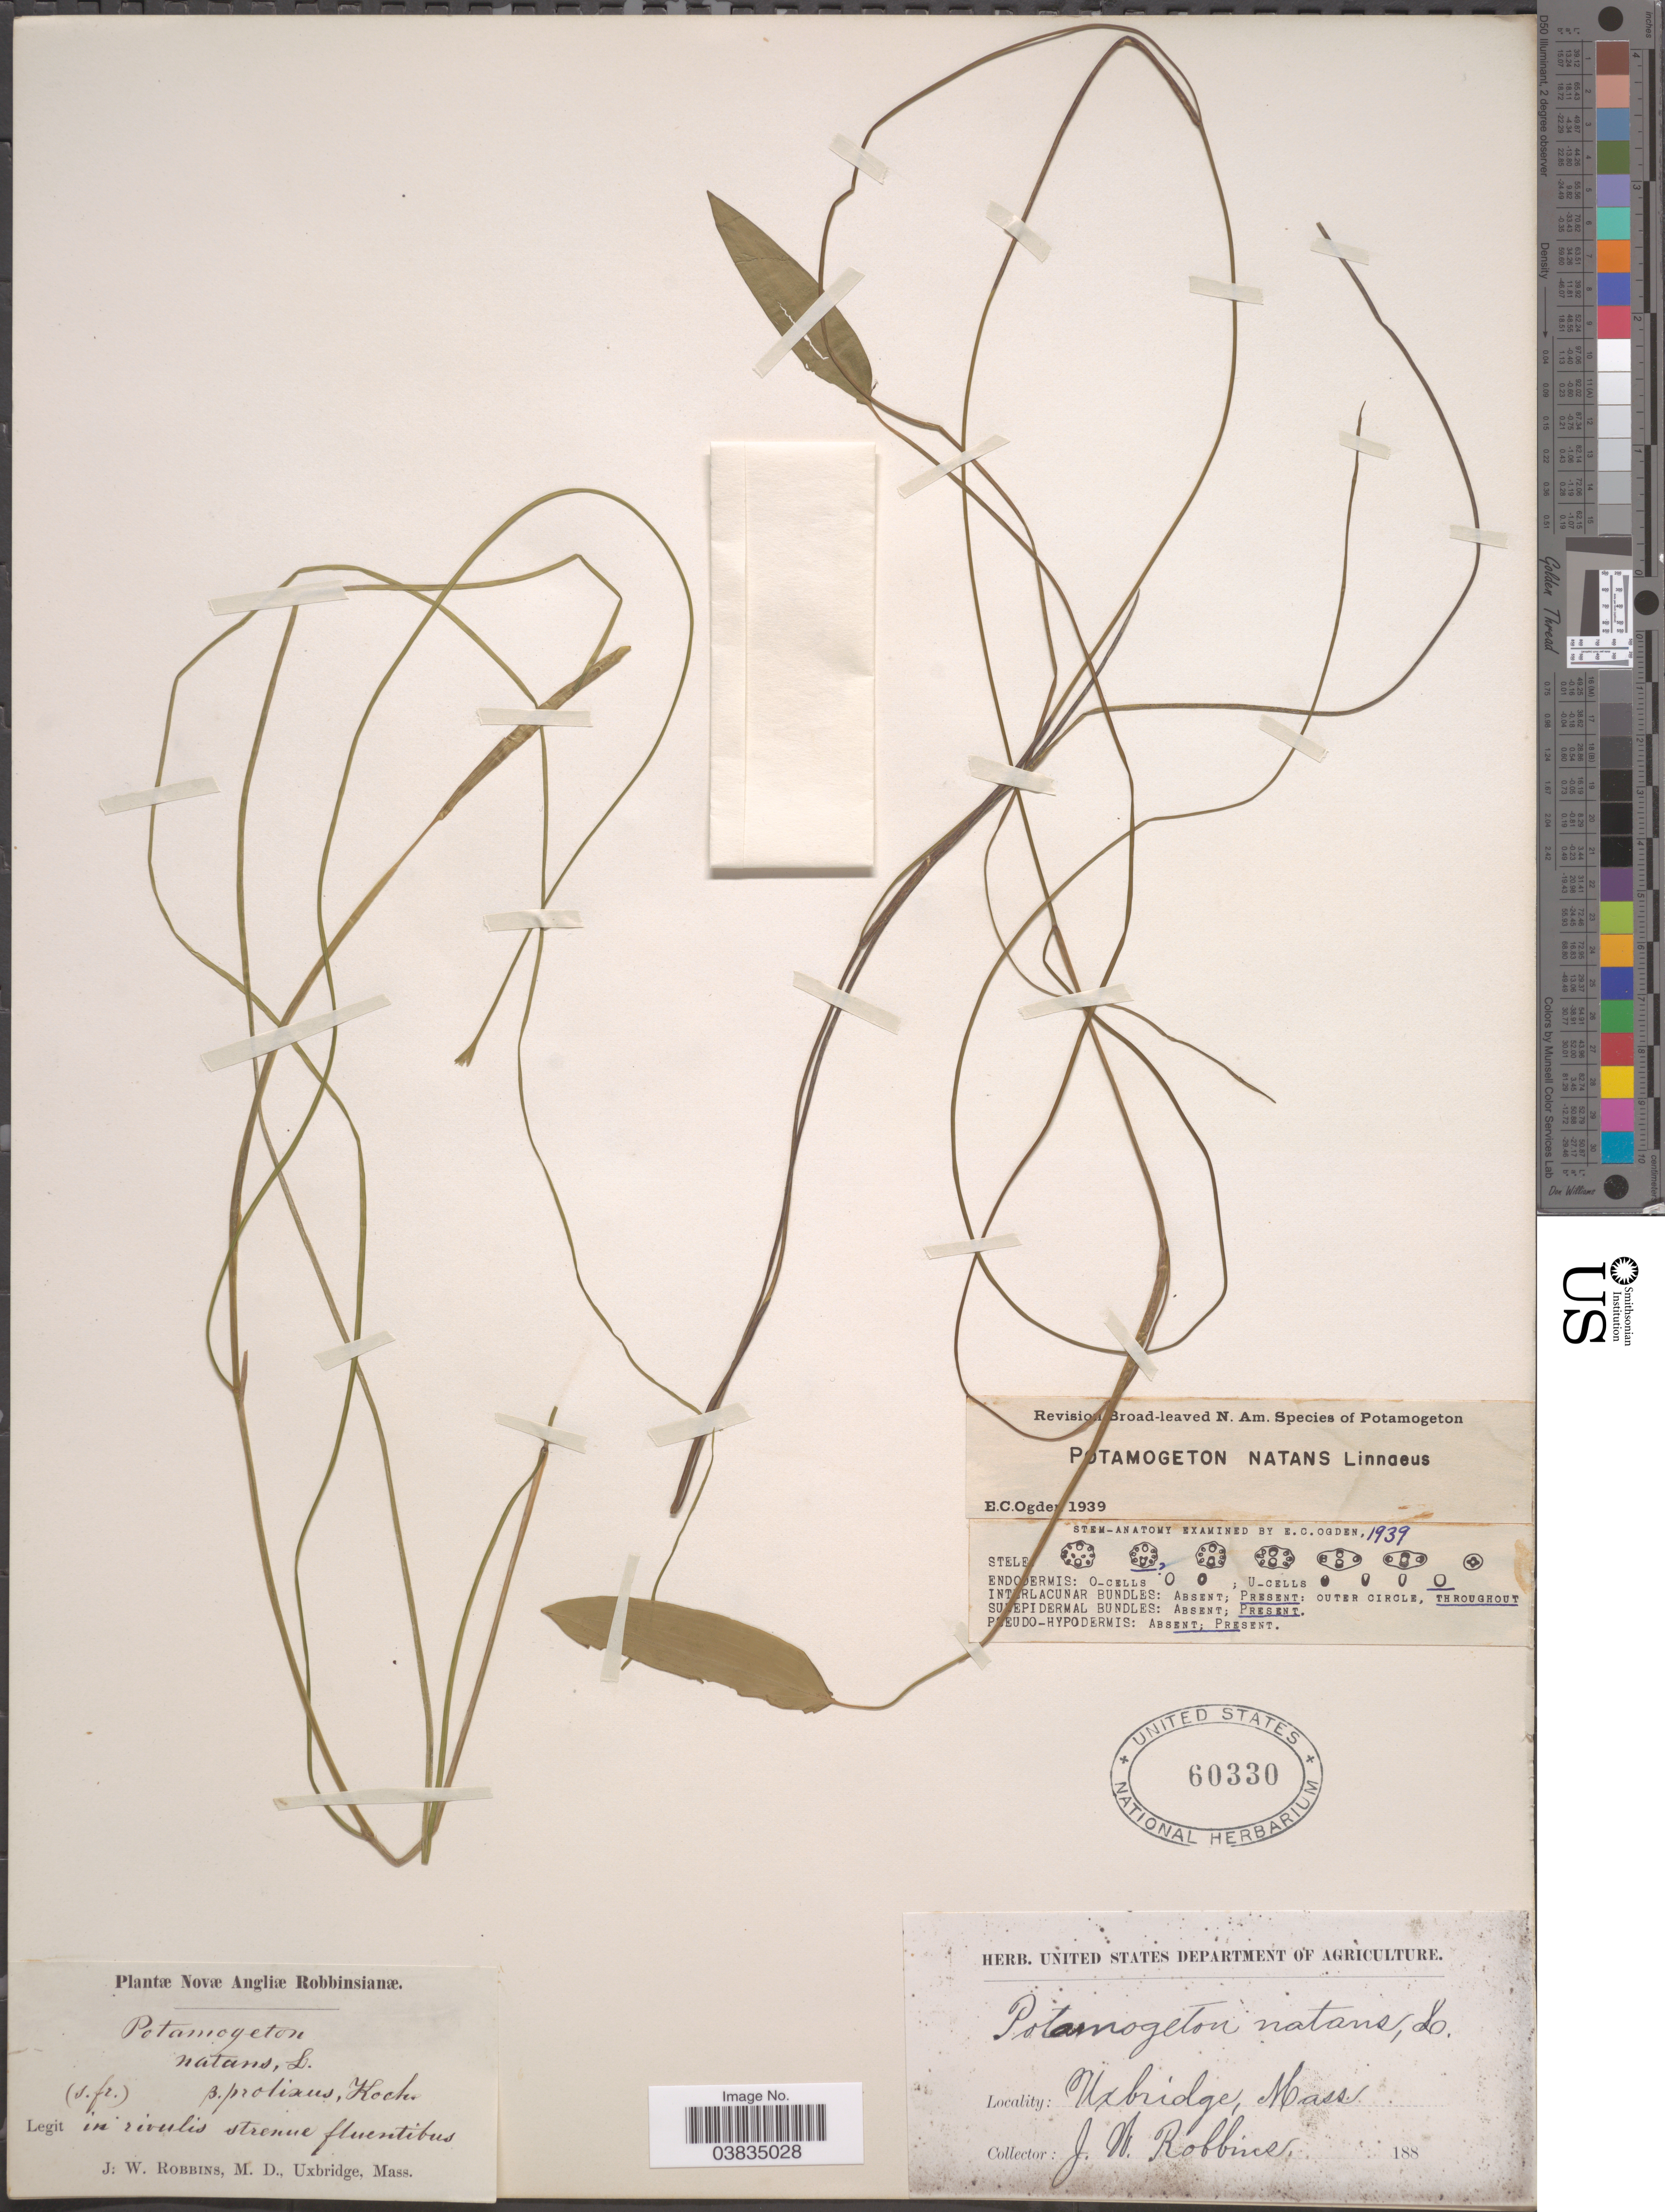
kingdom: Plantae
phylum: Tracheophyta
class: Liliopsida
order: Alismatales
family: Potamogetonaceae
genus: Potamogeton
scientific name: Potamogeton natans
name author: L.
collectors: J. W. Robbins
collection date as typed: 188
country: United States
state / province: Massachusetts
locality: Uxbridge.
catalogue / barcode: US 60330